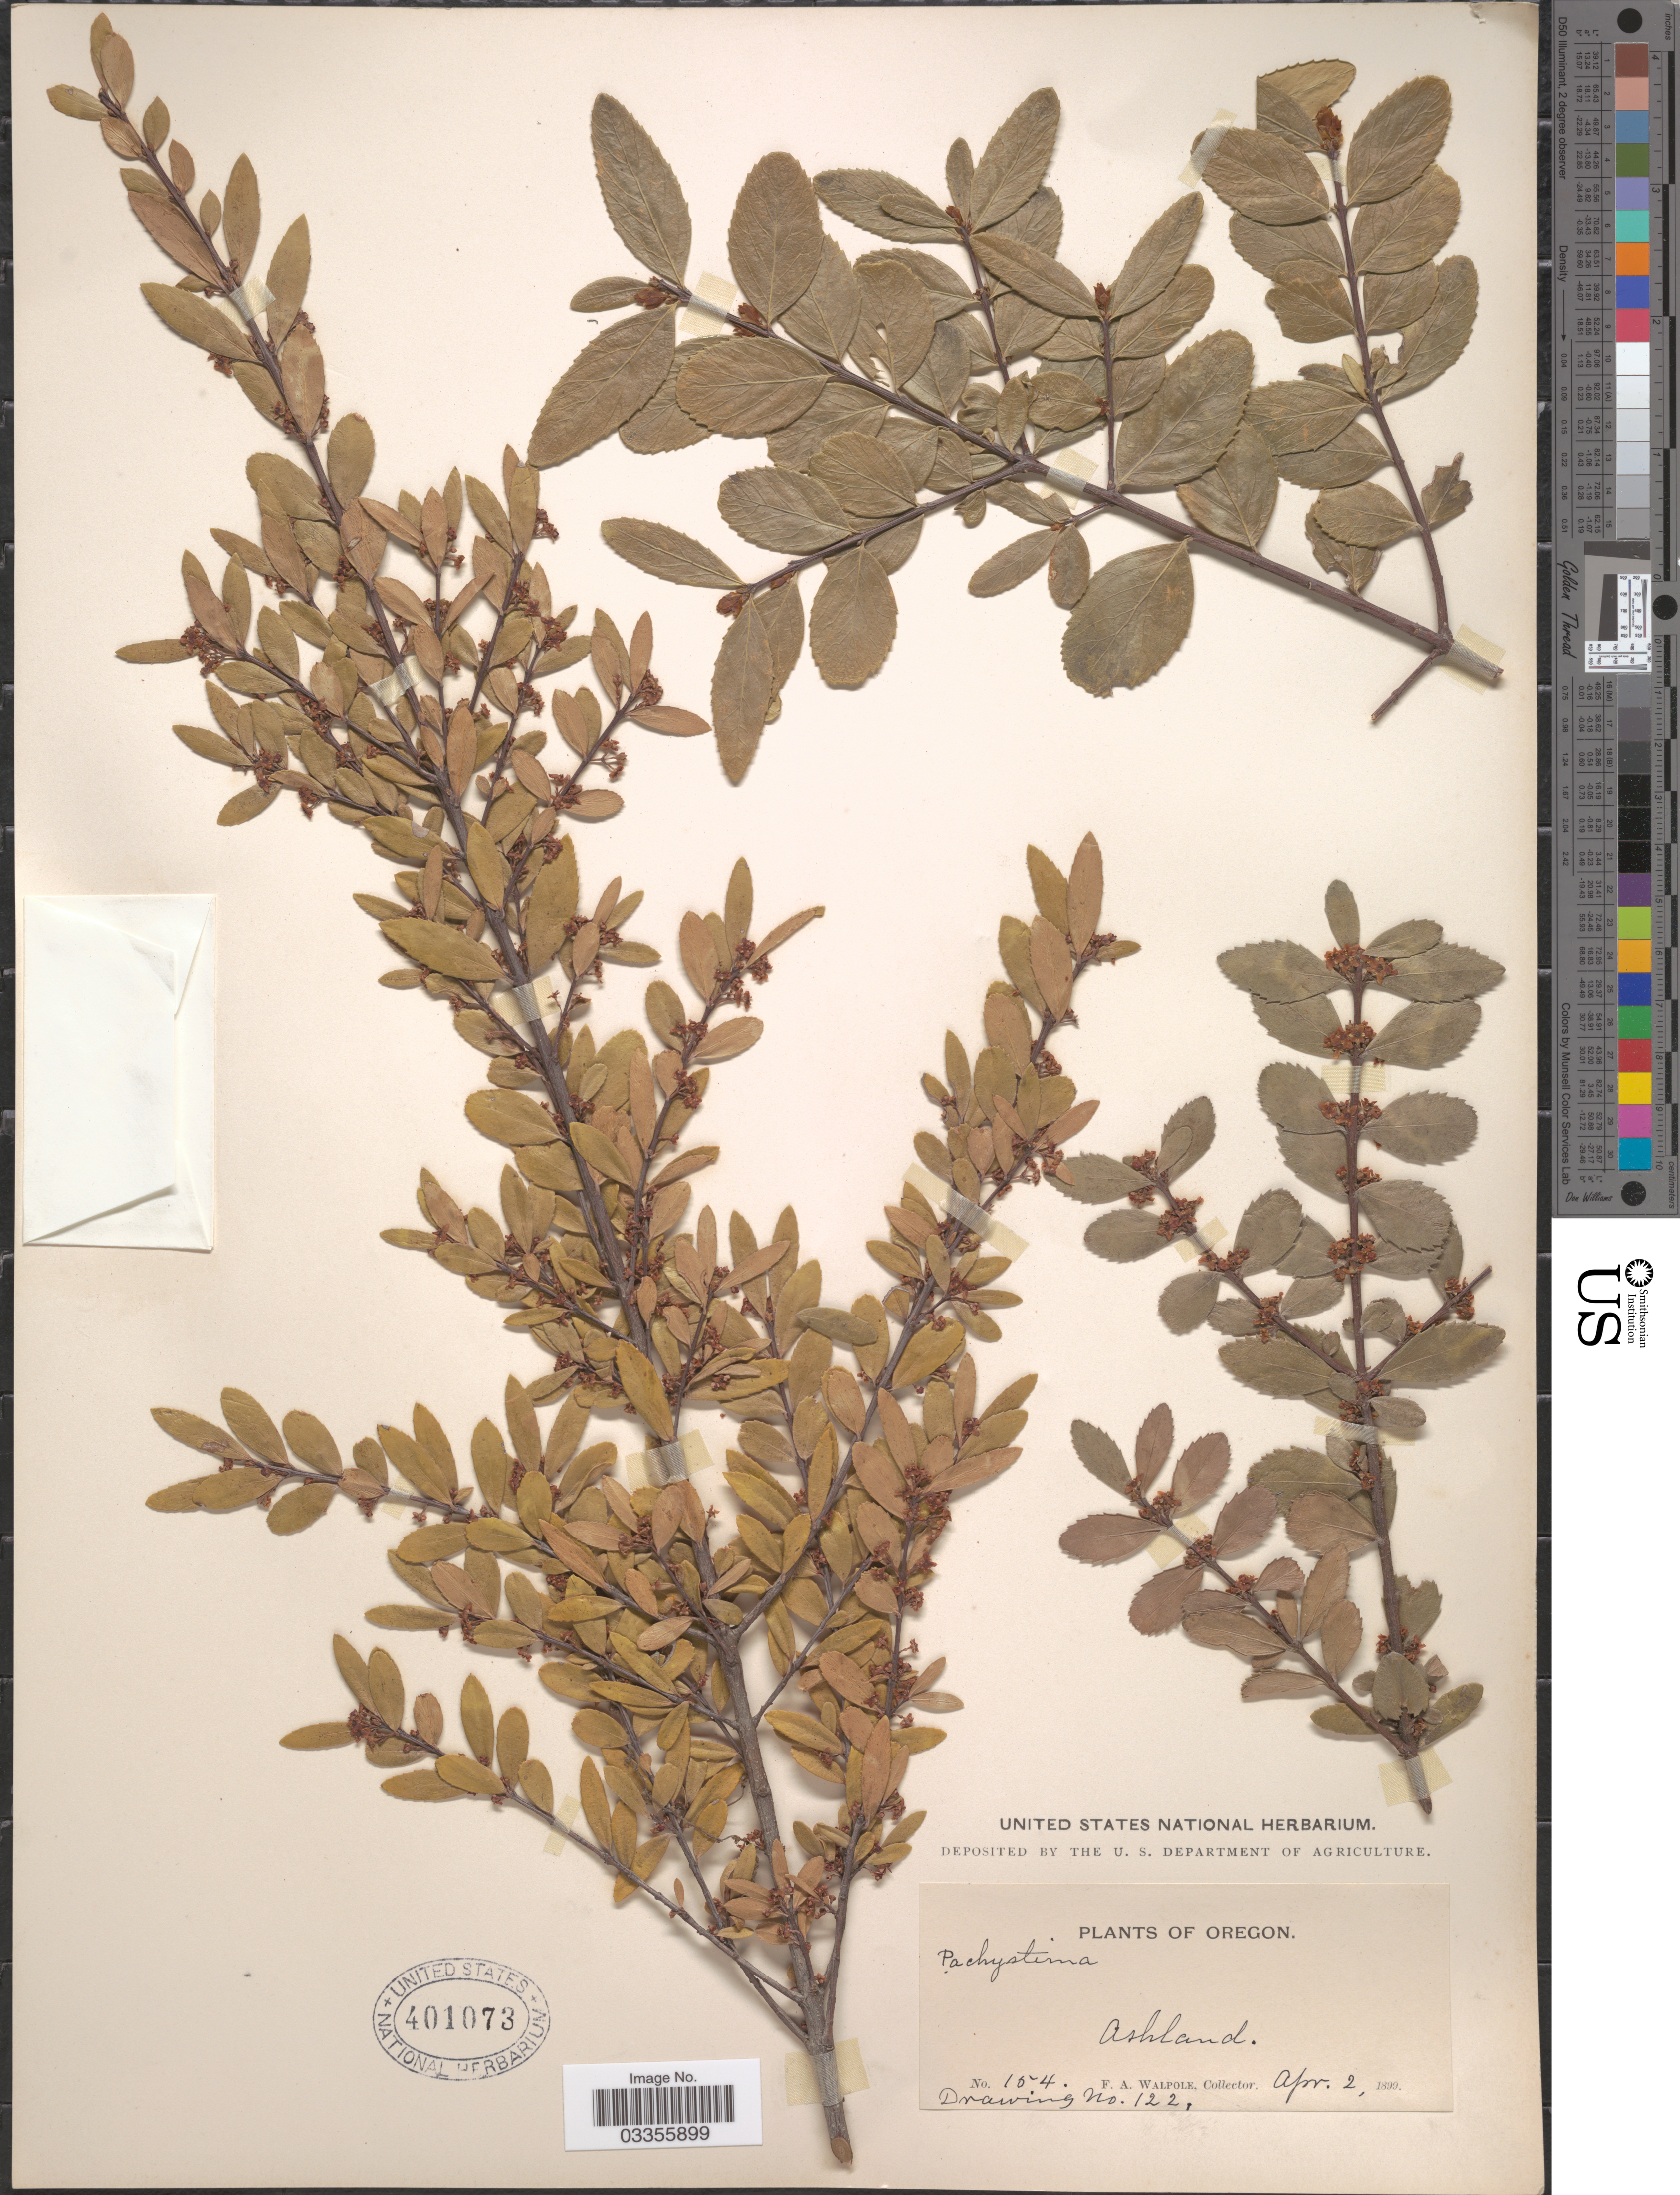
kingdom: Plantae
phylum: Tracheophyta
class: Magnoliopsida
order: Celastrales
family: Celastraceae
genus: Paxistima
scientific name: Paxistima myrsinites subsp. myrsinites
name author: (Pursh) Raf.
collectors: F. Walpole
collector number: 154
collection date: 1899-04-02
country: United States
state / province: Oregon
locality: Ashland.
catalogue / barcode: US 401073